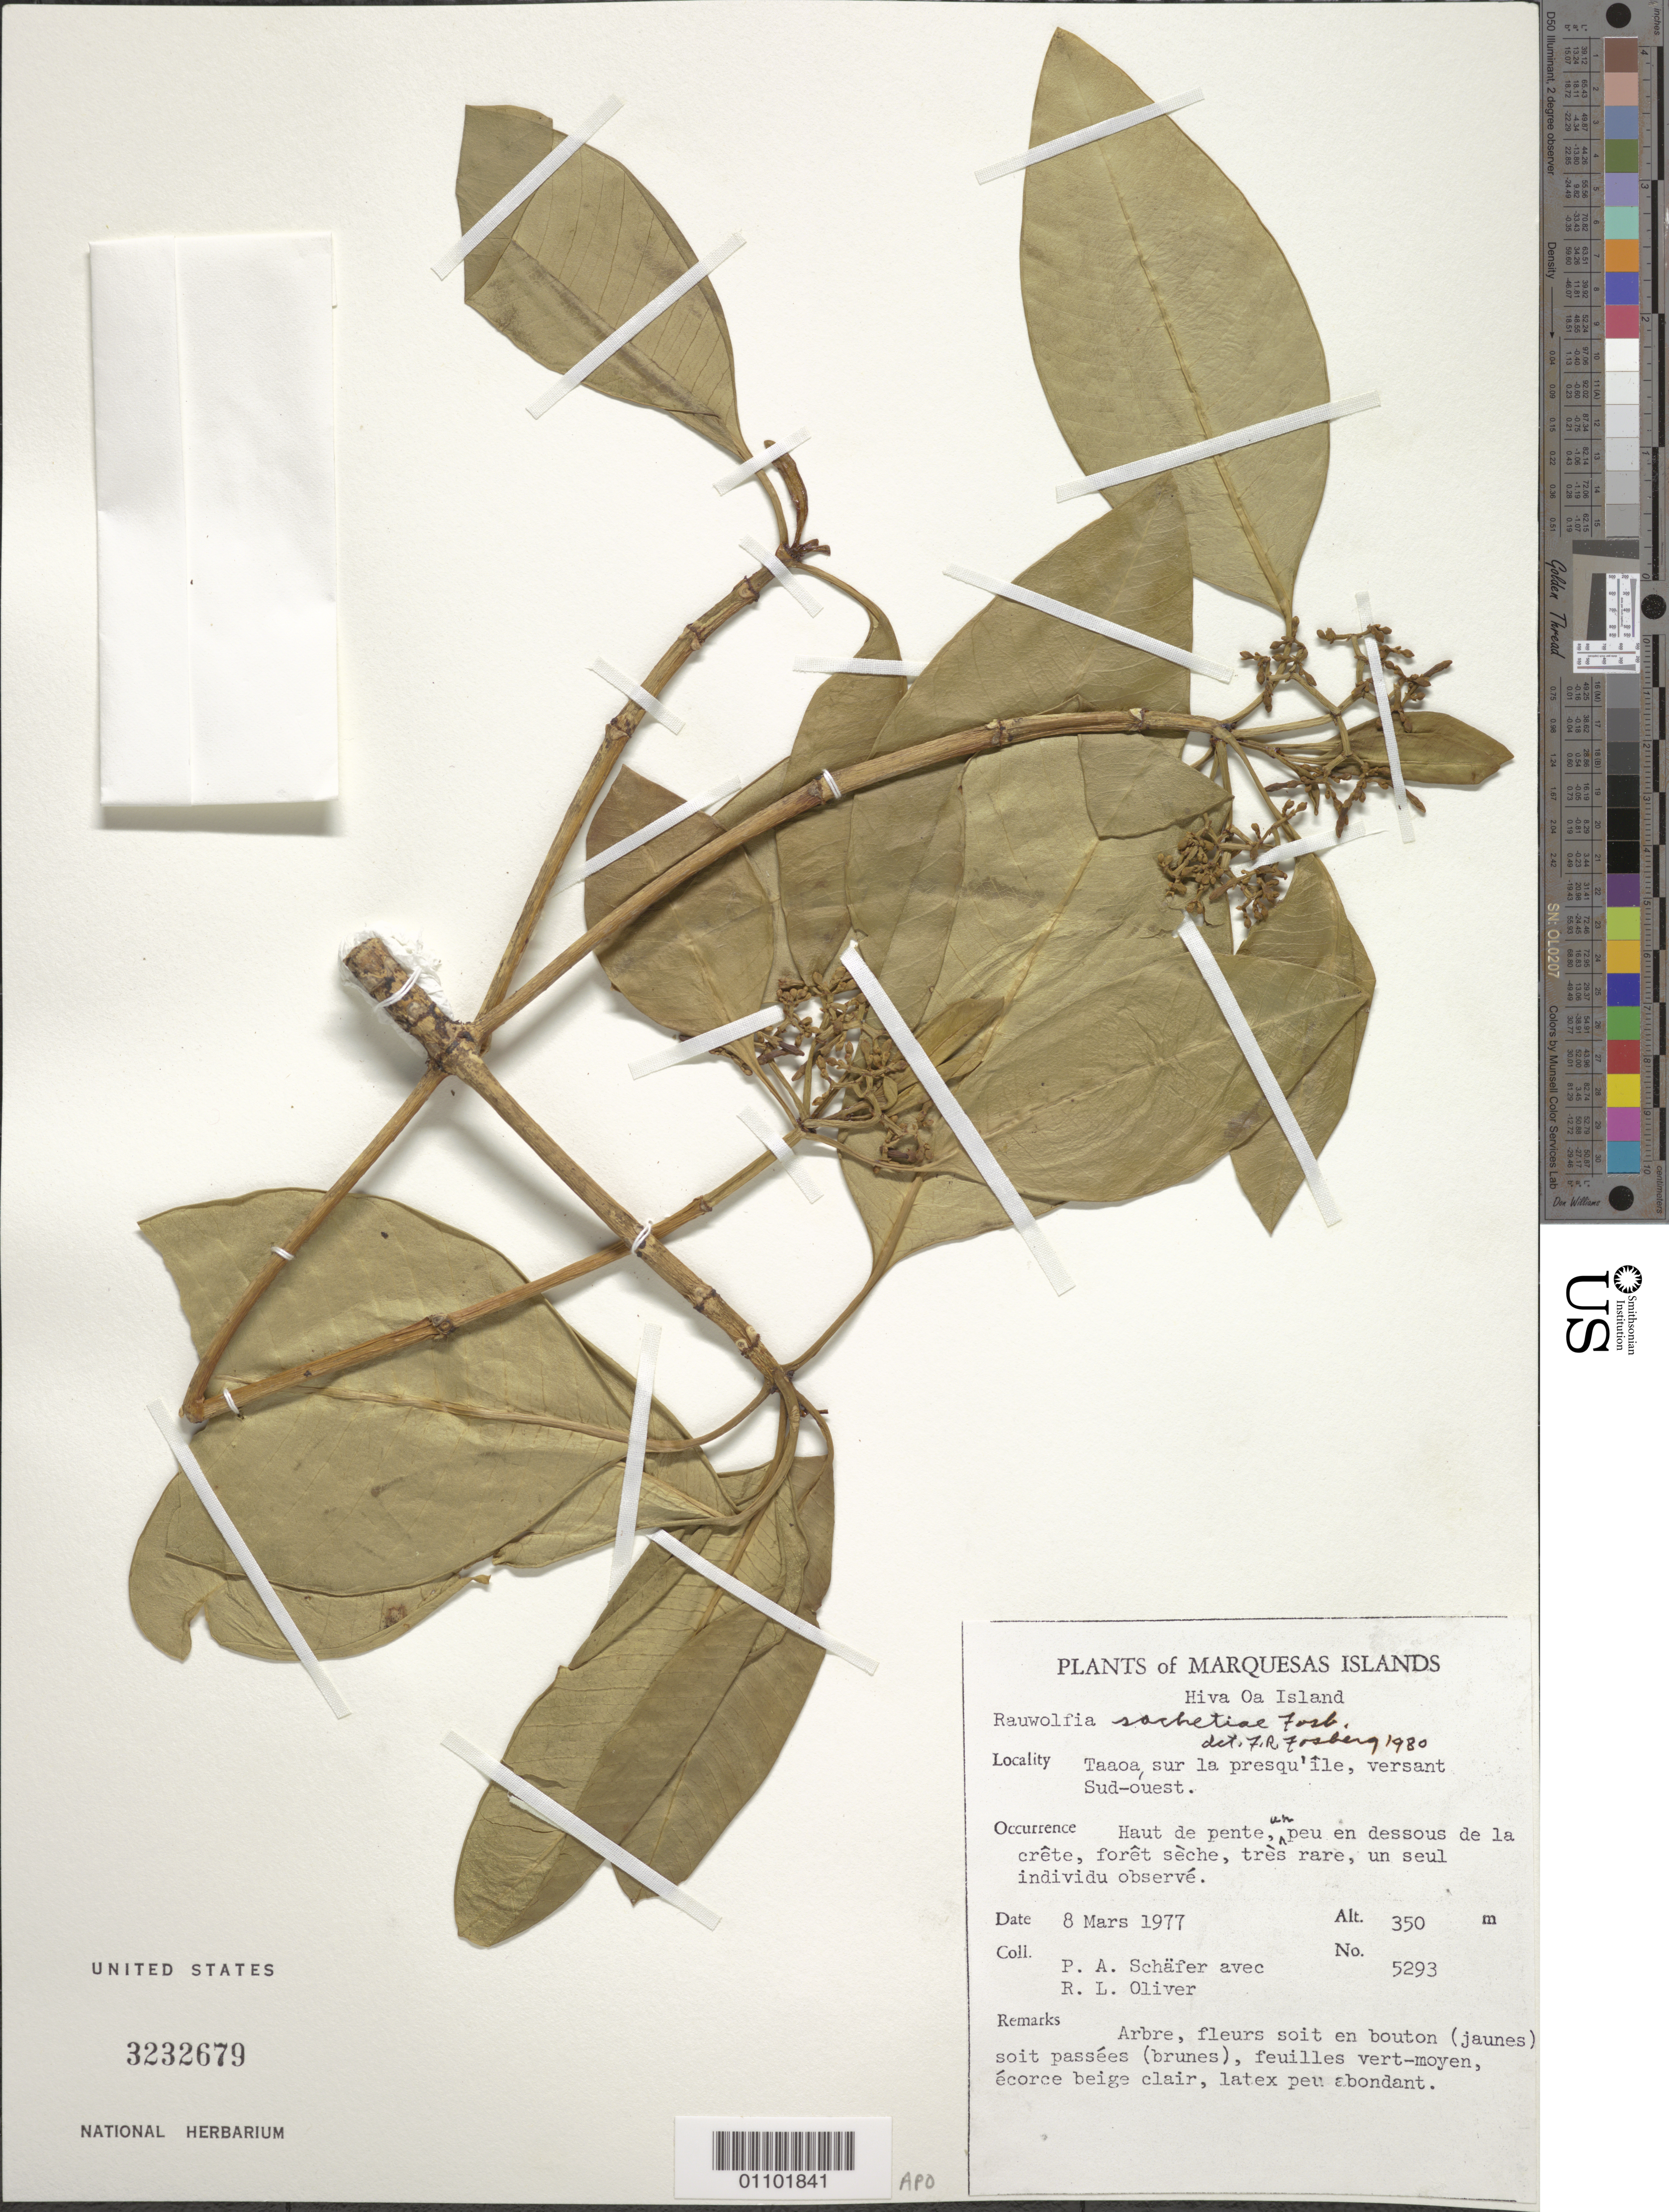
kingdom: Plantae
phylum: Tracheophyta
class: Magnoliopsida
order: Gentianales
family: Apocynaceae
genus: Rauvolfia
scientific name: Rauvolfia sachetiae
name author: Fosberg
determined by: Lorence, David H., (PTBG), National Tropical Botanical Garden (UNITED STATES)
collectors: P. A. Schäfer & R. L. Oliver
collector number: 5293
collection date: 1977-03-08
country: French Polynesia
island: Hiva Oa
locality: Taaoa, sur la presqu'île, versant SW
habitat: Haut de pente, un peu en dessous de la crête, forêt sèche, très rare, un seul individu observé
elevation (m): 350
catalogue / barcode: US 3232679